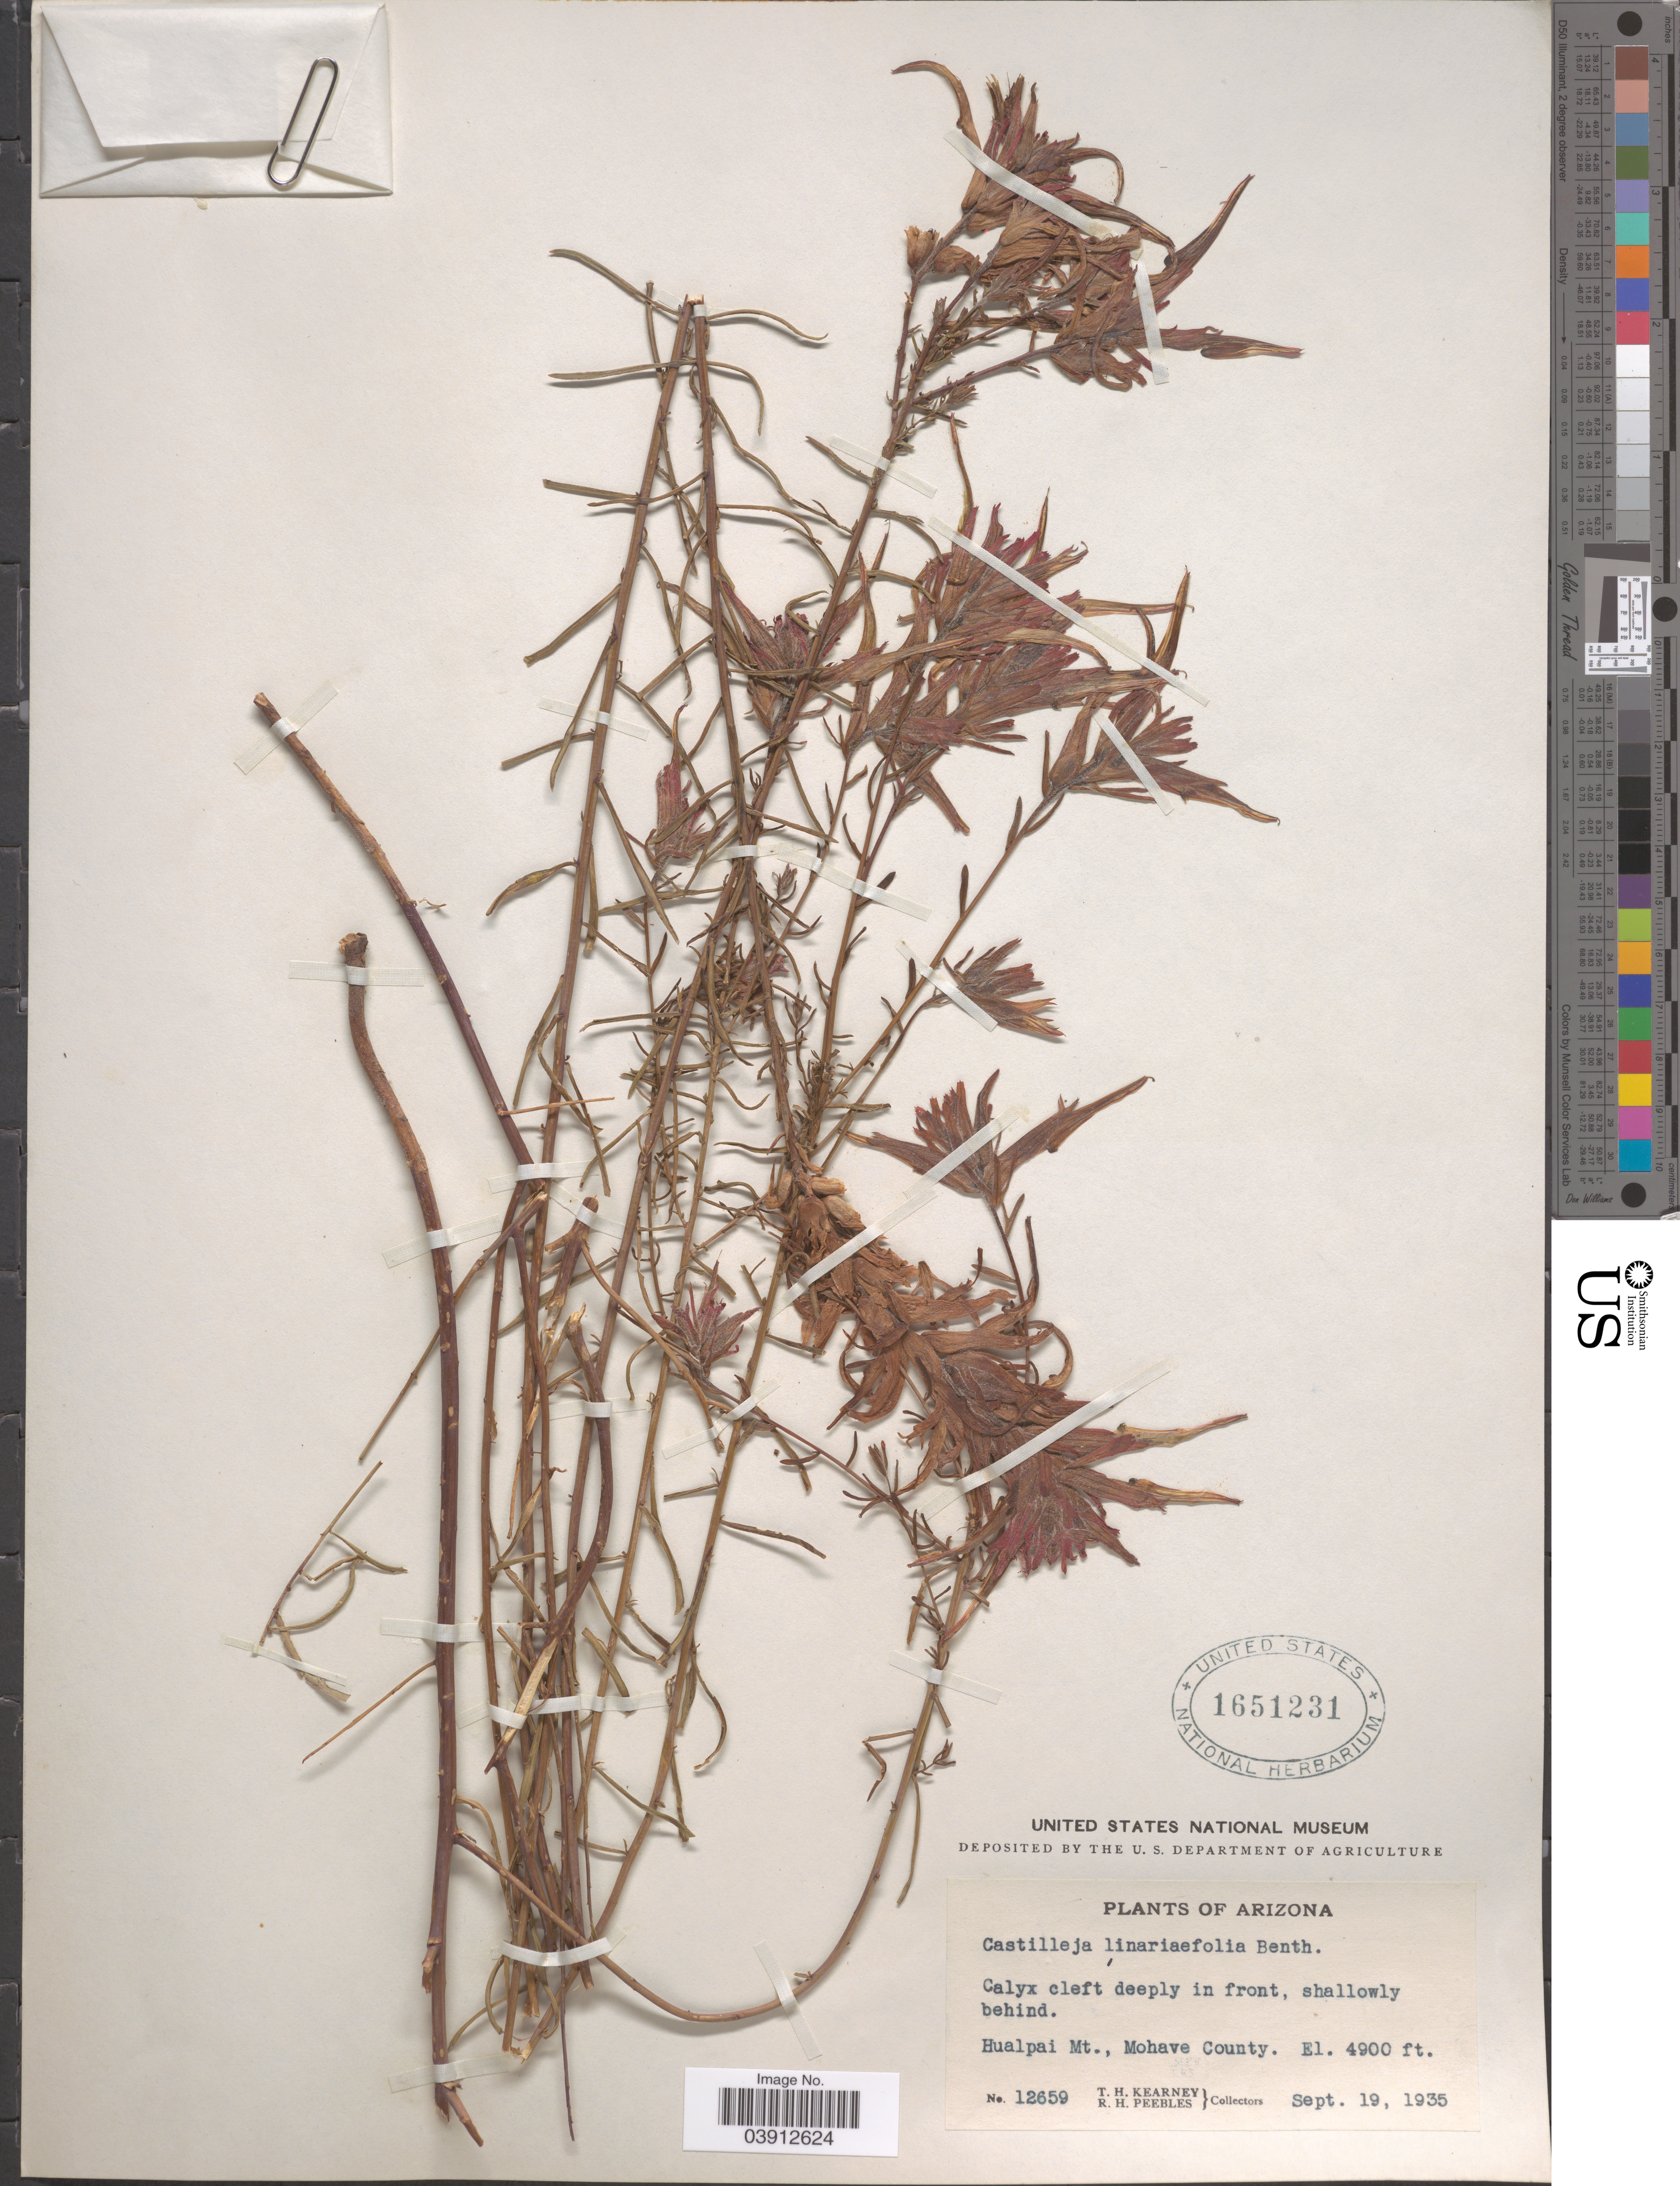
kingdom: Plantae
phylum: Tracheophyta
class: Magnoliopsida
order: Lamiales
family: Orobanchaceae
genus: Castilleja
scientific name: Castilleja linariifolia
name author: Benth.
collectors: T. H. Kearney & R. H. Peebles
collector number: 12659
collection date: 1935-09-19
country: United States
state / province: Arizona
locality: Hualpai Mt., Mohave County.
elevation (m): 1494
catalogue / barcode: US 1651231